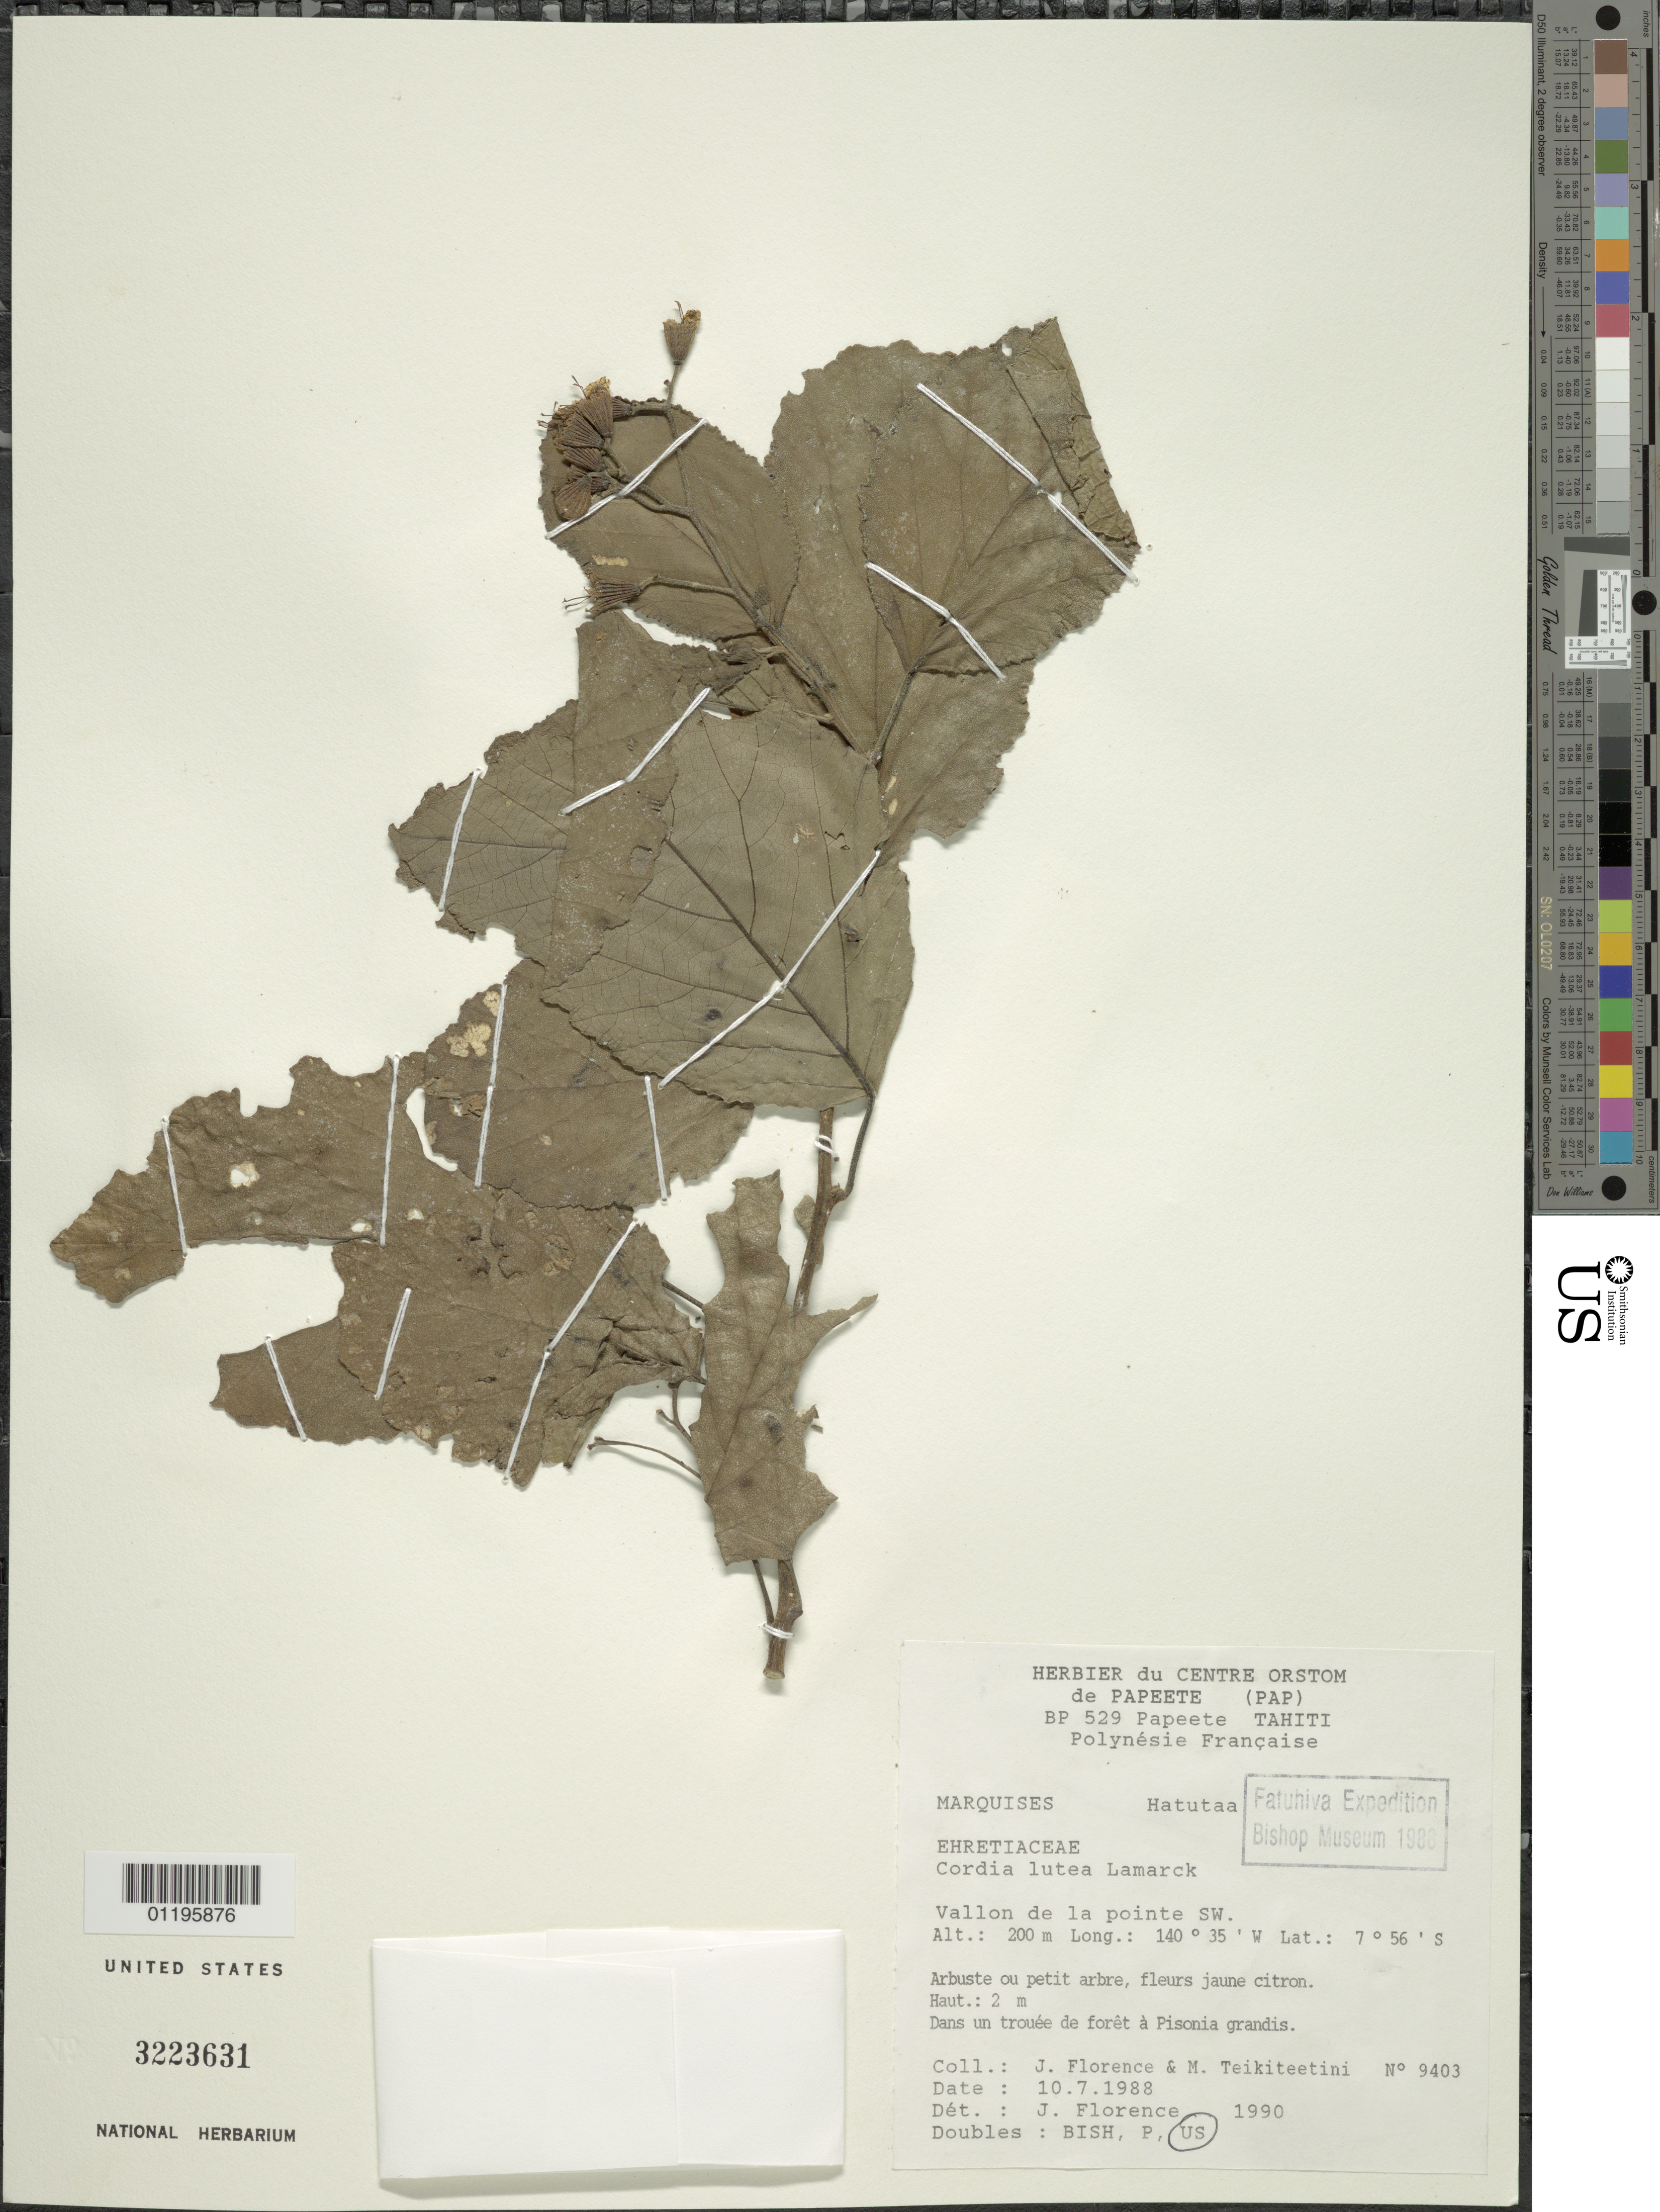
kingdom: Plantae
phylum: Tracheophyta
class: Magnoliopsida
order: Boraginales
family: Cordiaceae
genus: Cordia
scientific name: Cordia lutea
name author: Lam.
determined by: Florence, J.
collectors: J. Florence & M. Teikiteetini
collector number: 9403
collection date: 1988-07-10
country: French Polynesia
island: Hatutaa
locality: Vallon de la pointe SW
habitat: Dans un trouée de forêt à Pisonia grandis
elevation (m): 200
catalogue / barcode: US 3223631